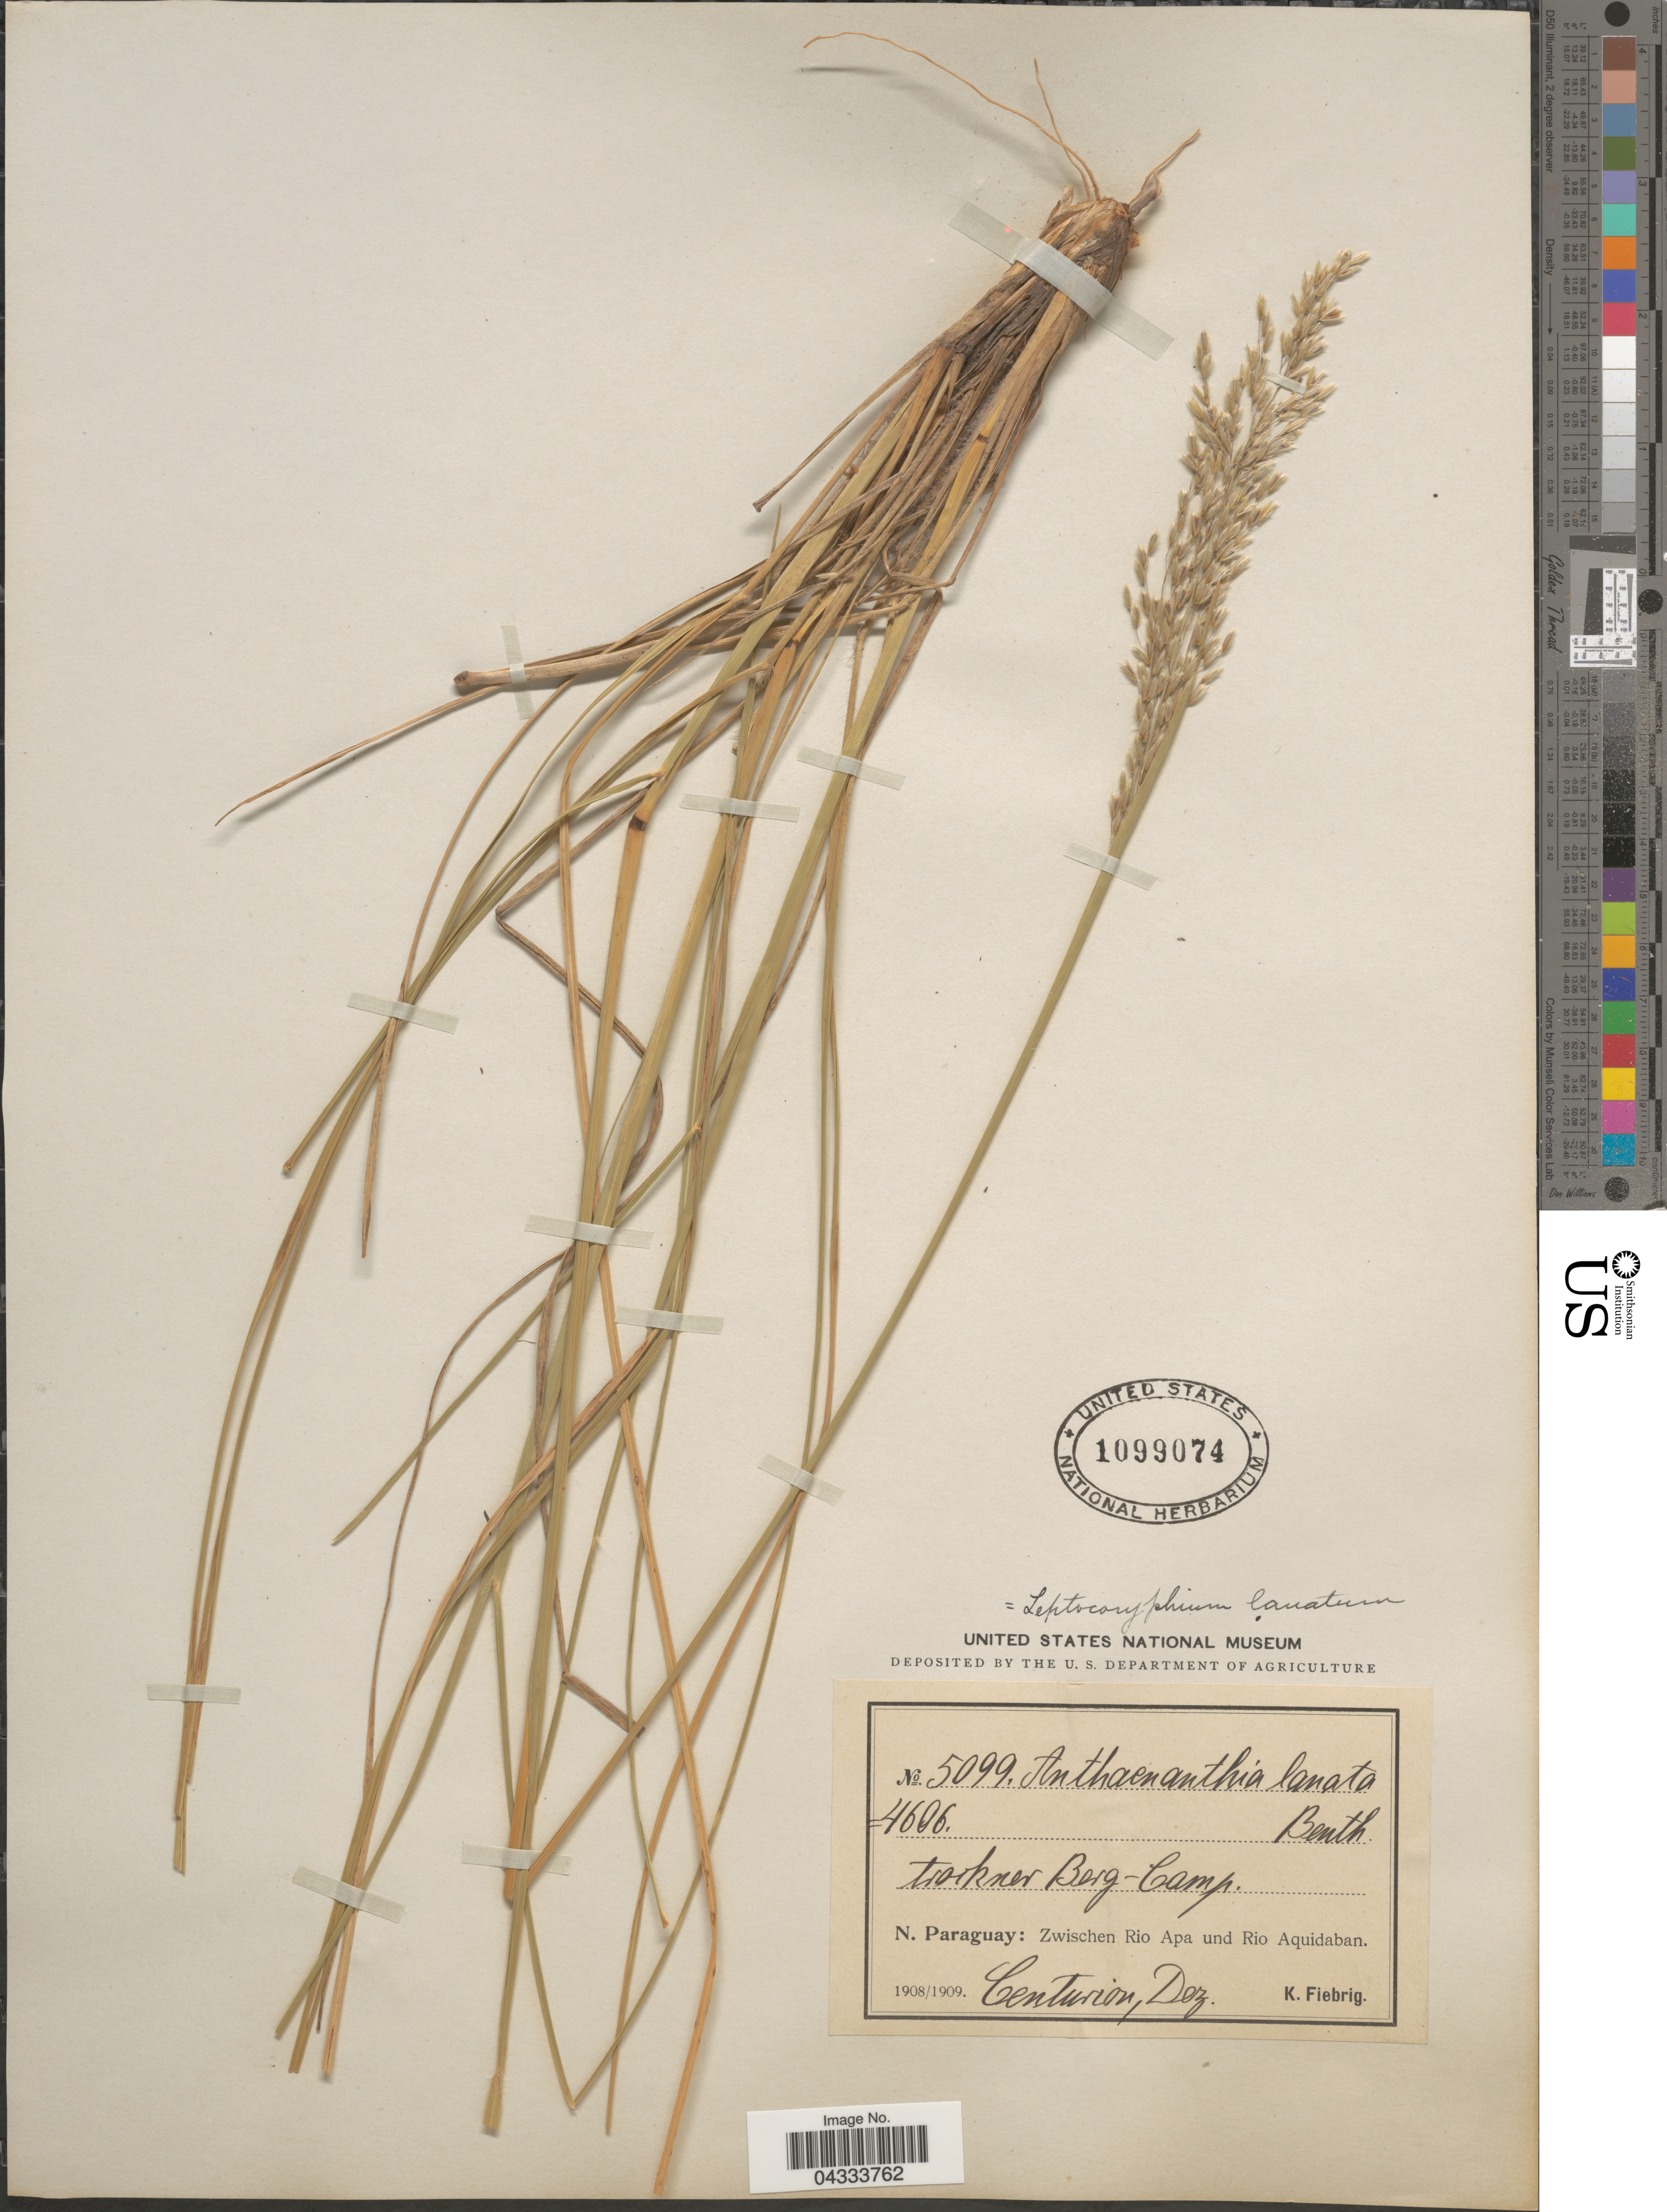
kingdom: Plantae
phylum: Tracheophyta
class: Liliopsida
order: Poales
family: Poaceae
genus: Anthaenantia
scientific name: Anthaenantia lanata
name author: (Kunth) Benth.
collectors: K. Fiebrig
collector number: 5099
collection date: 1908-12/1909-12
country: Paraguay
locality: N. Paraguay: Zwischen Rio Apa und Rio Aquidaban. Centurion, Dez [unsure placement].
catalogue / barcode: US 1099074